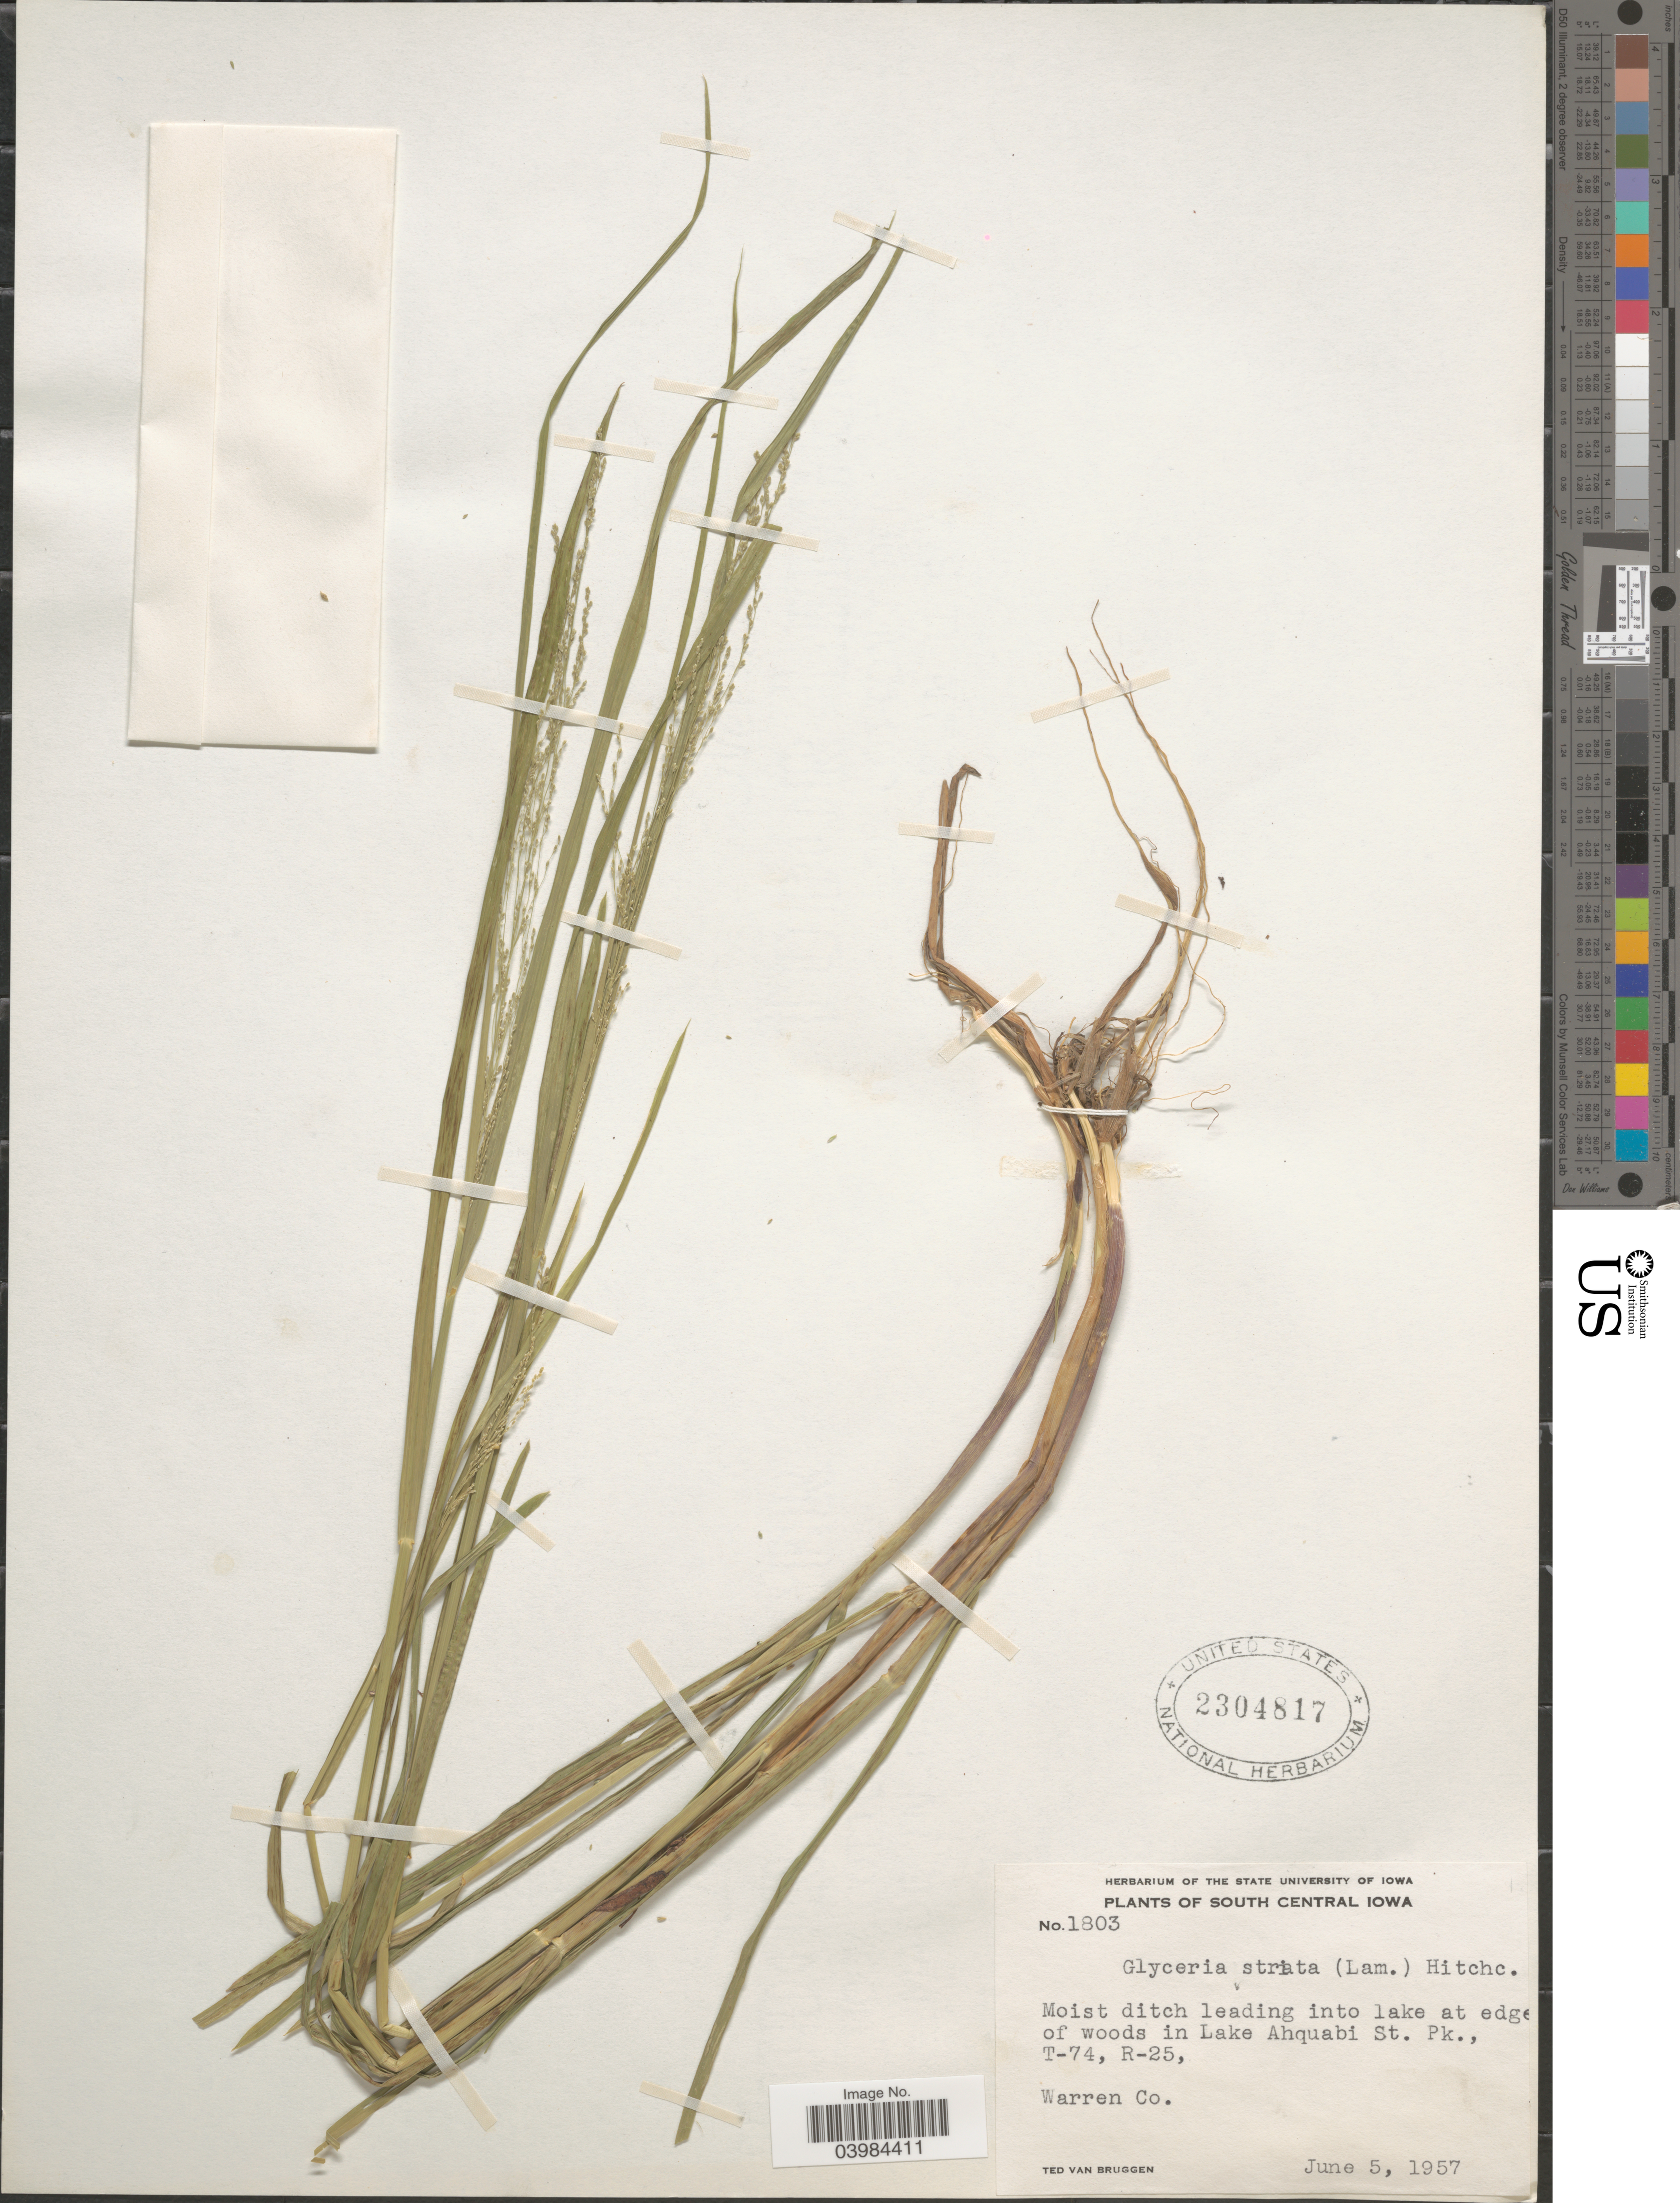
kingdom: Plantae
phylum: Tracheophyta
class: Liliopsida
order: Poales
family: Poaceae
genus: Glyceria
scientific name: Glyceria striata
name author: (Lam.) Hitchc.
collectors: T. van Bruggen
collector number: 1803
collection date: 1957-06-05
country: United States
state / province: Iowa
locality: South Central Iowa. At edge of woods in Lake Ahquabi St. Pk., T-74, R-25, Warren Co.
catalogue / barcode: US 2304817